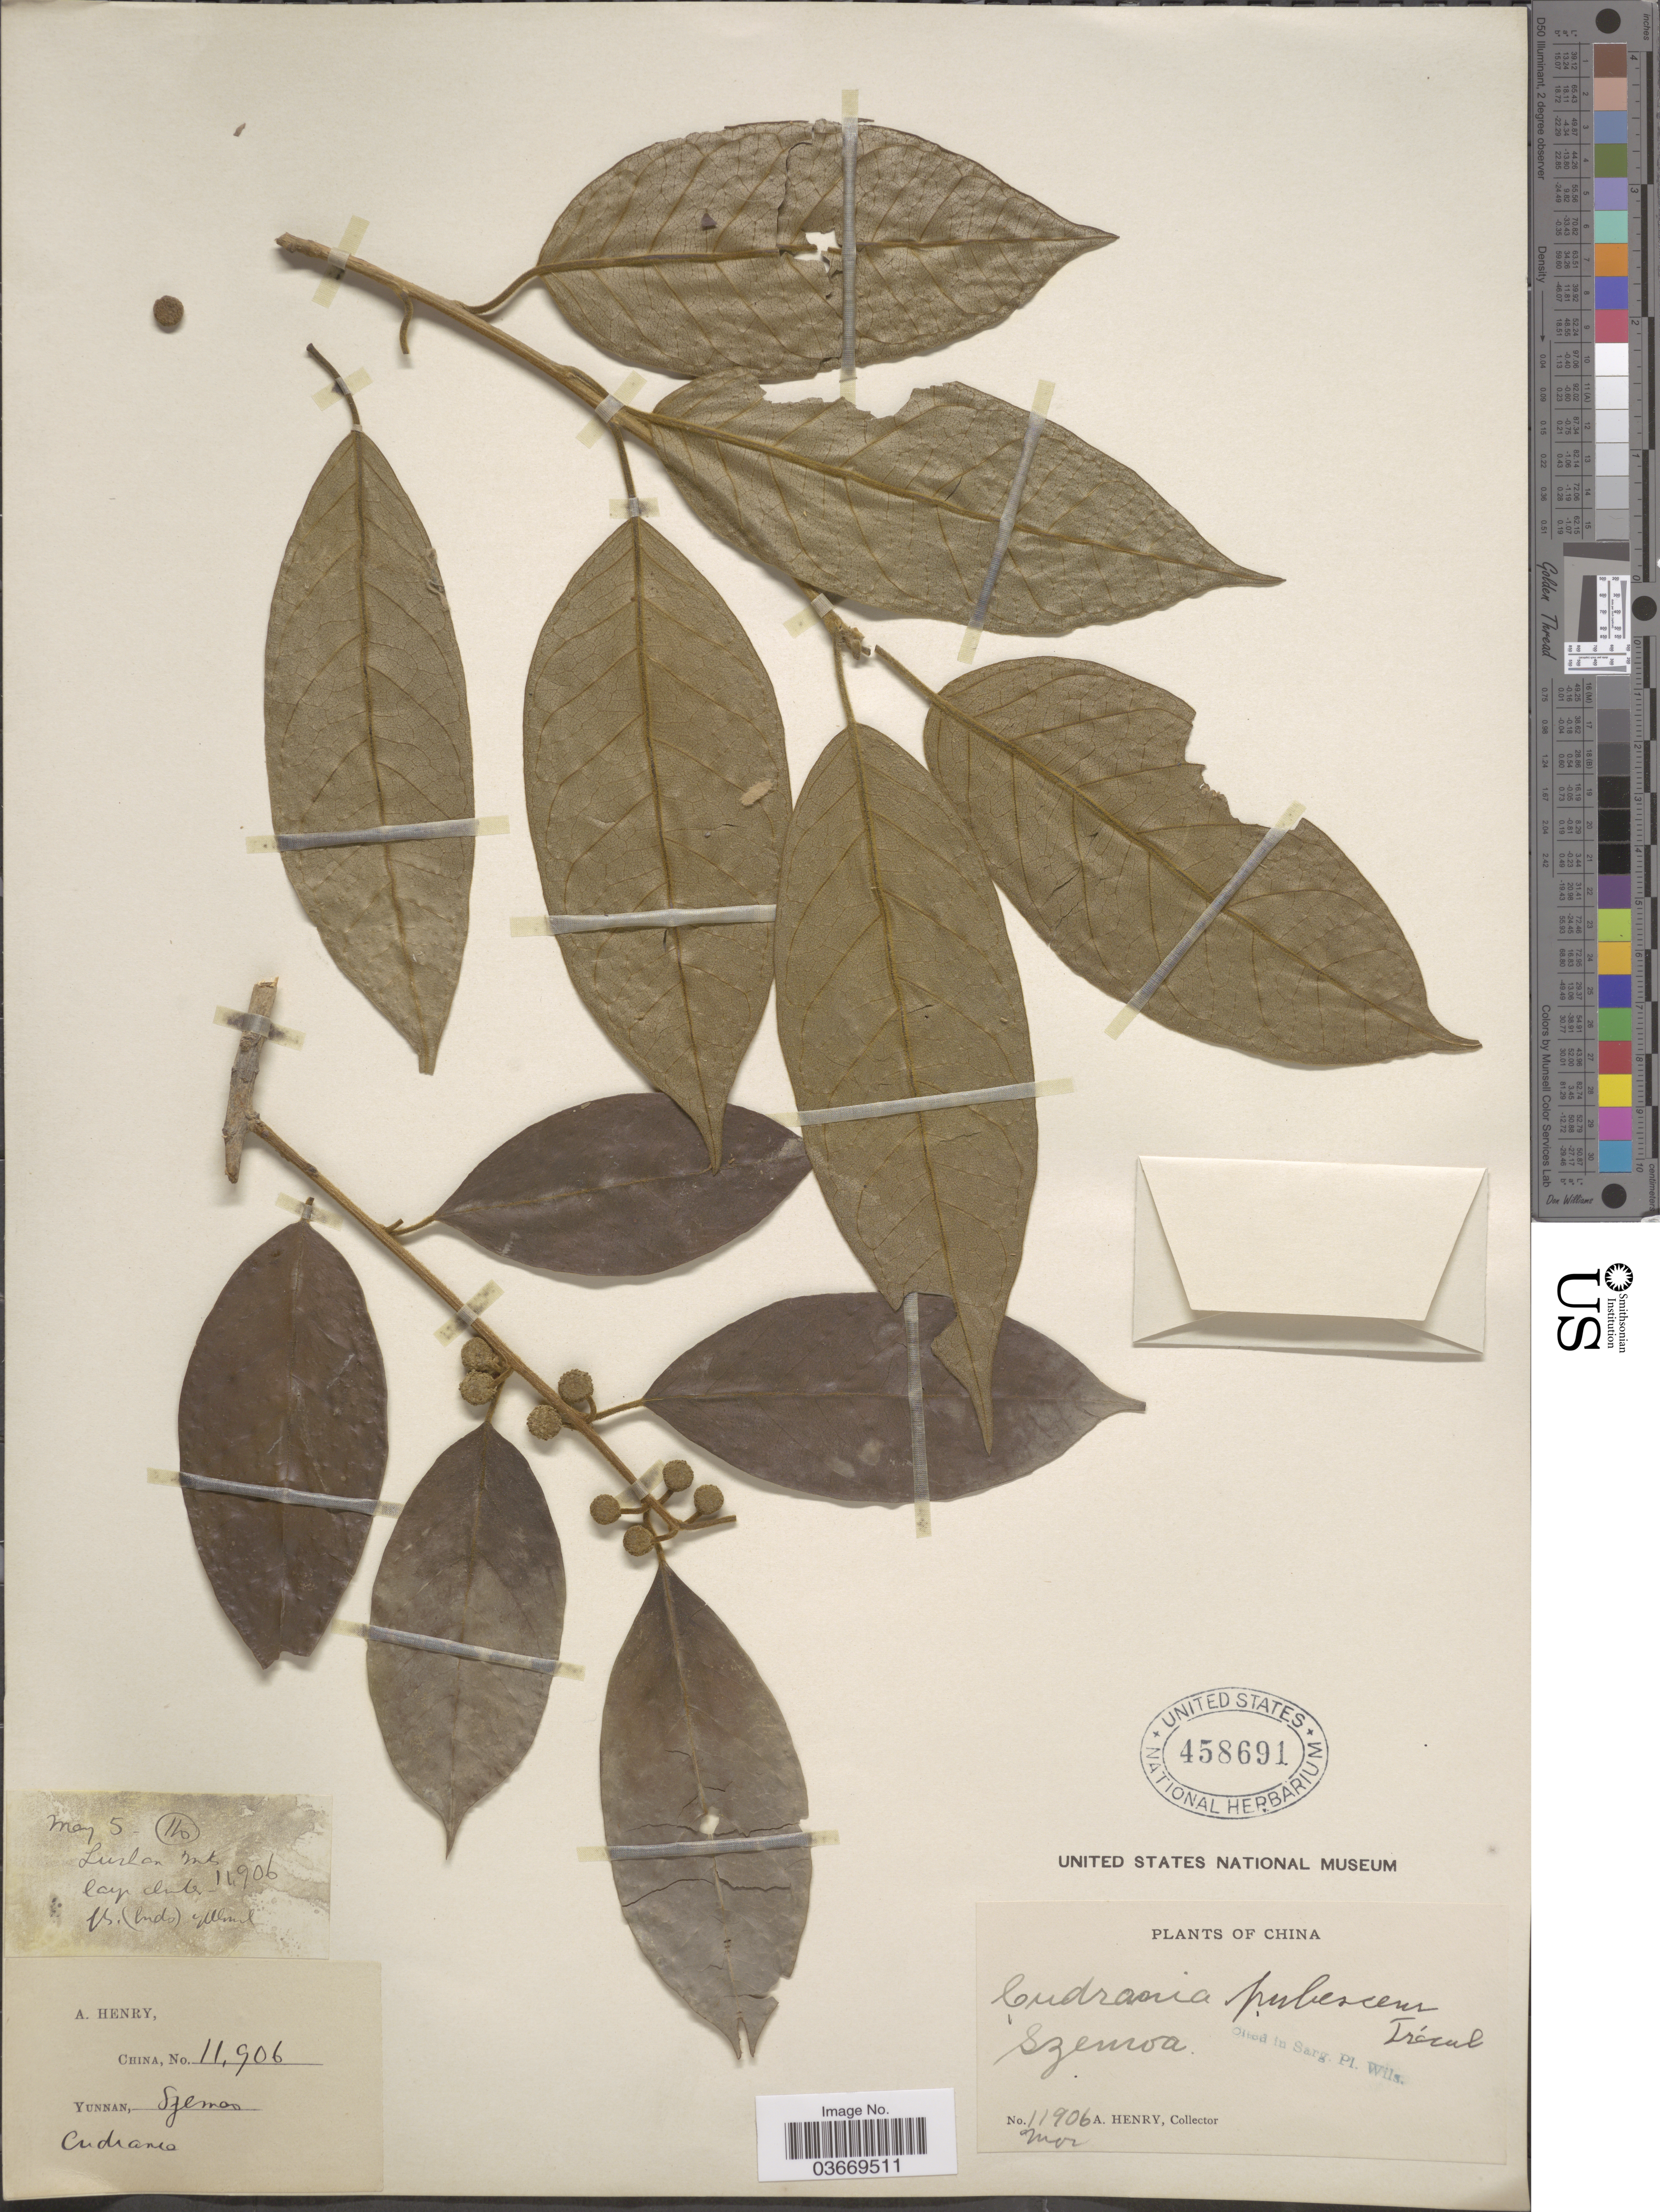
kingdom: Plantae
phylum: Tracheophyta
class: Magnoliopsida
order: Rosales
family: Moraceae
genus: Maclura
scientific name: Maclura sp.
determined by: Strong, Mark T., (BOT), Smithsonian Institution - National Museum of Natural History (UNITED STATES)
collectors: A. Henry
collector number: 11906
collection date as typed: Transcribed d/m/y: /5/5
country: China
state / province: Yunnan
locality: Szemoa.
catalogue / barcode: US 458691